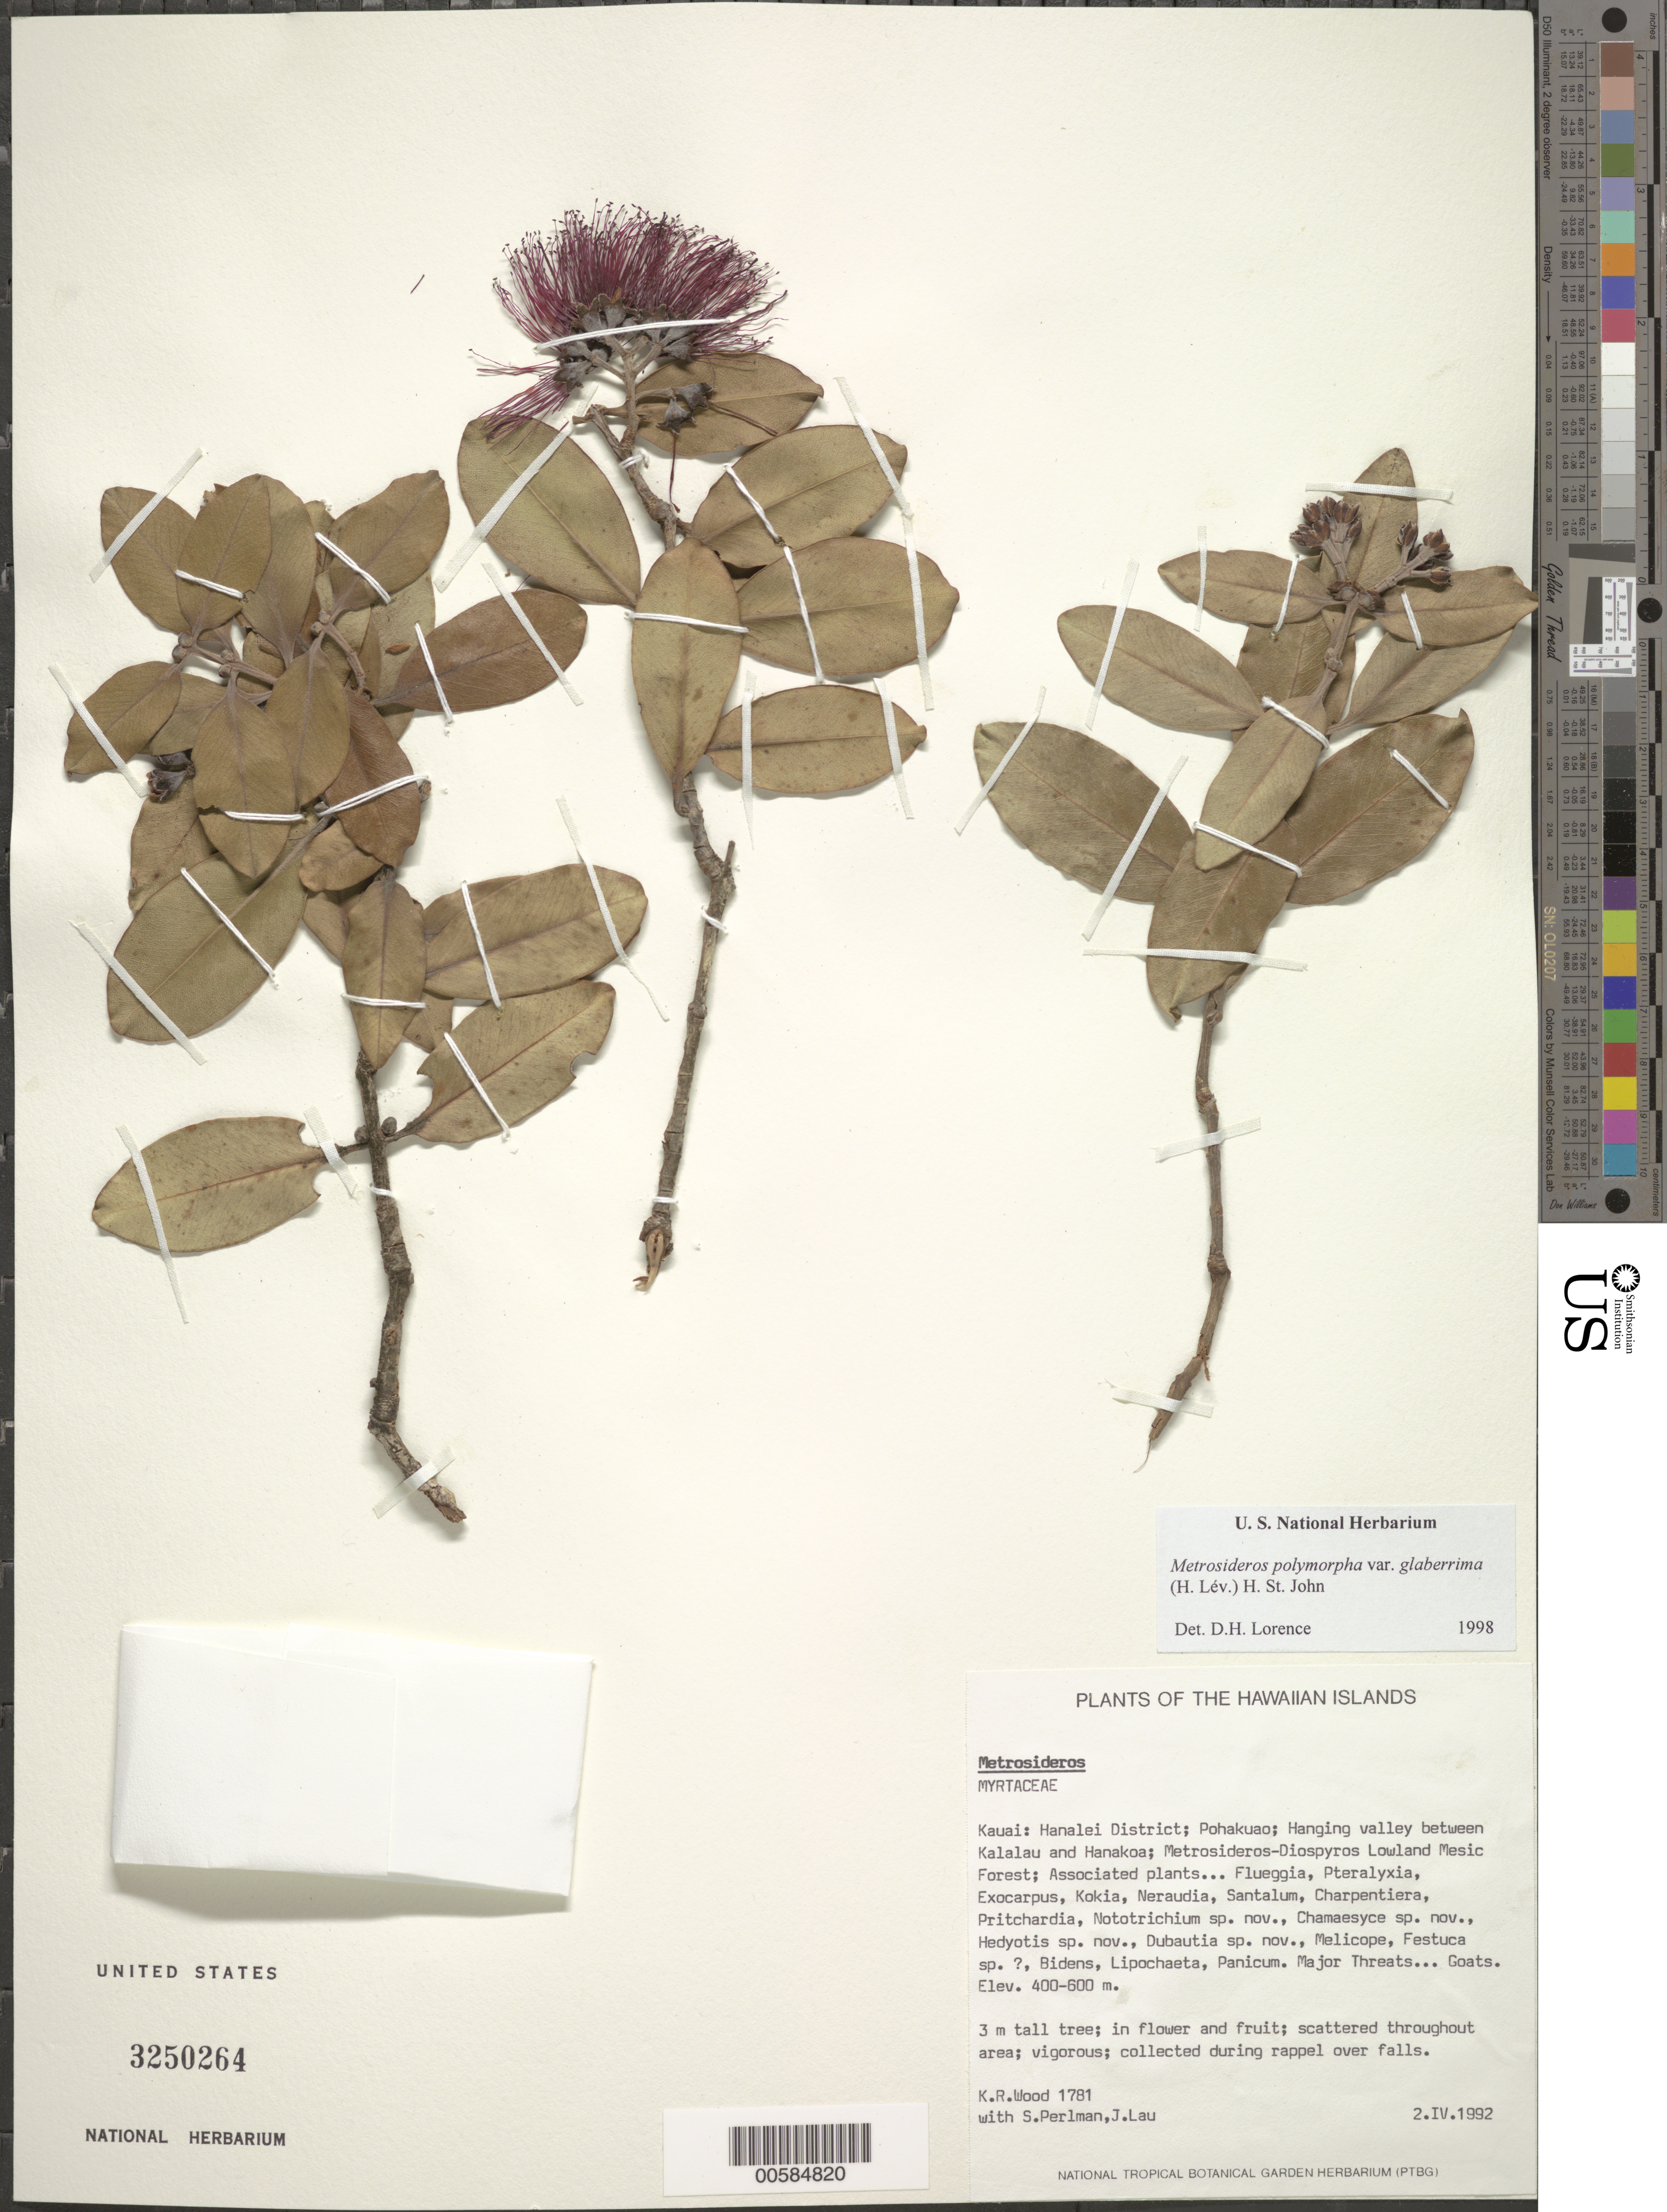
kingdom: Plantae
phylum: Tracheophyta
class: Magnoliopsida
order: Myrtales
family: Myrtaceae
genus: Metrosideros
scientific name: Metrosideros polymorpha var. glaberrima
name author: (H. Lév.) H. St. John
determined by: Lorence, David H., (PTBG), National Tropical Botanical Garden (UNITED STATES)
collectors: K. R. Wood, S. P. Perlman & J. Lau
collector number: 1781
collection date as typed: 2 Apr 1992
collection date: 1992-04-02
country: United States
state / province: Hawaii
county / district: Kauai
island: Kaua'i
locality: Hanalei Dist; Pohakuao; Hanging valley between Kalalau and Hanakoa.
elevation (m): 400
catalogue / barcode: US 3250264